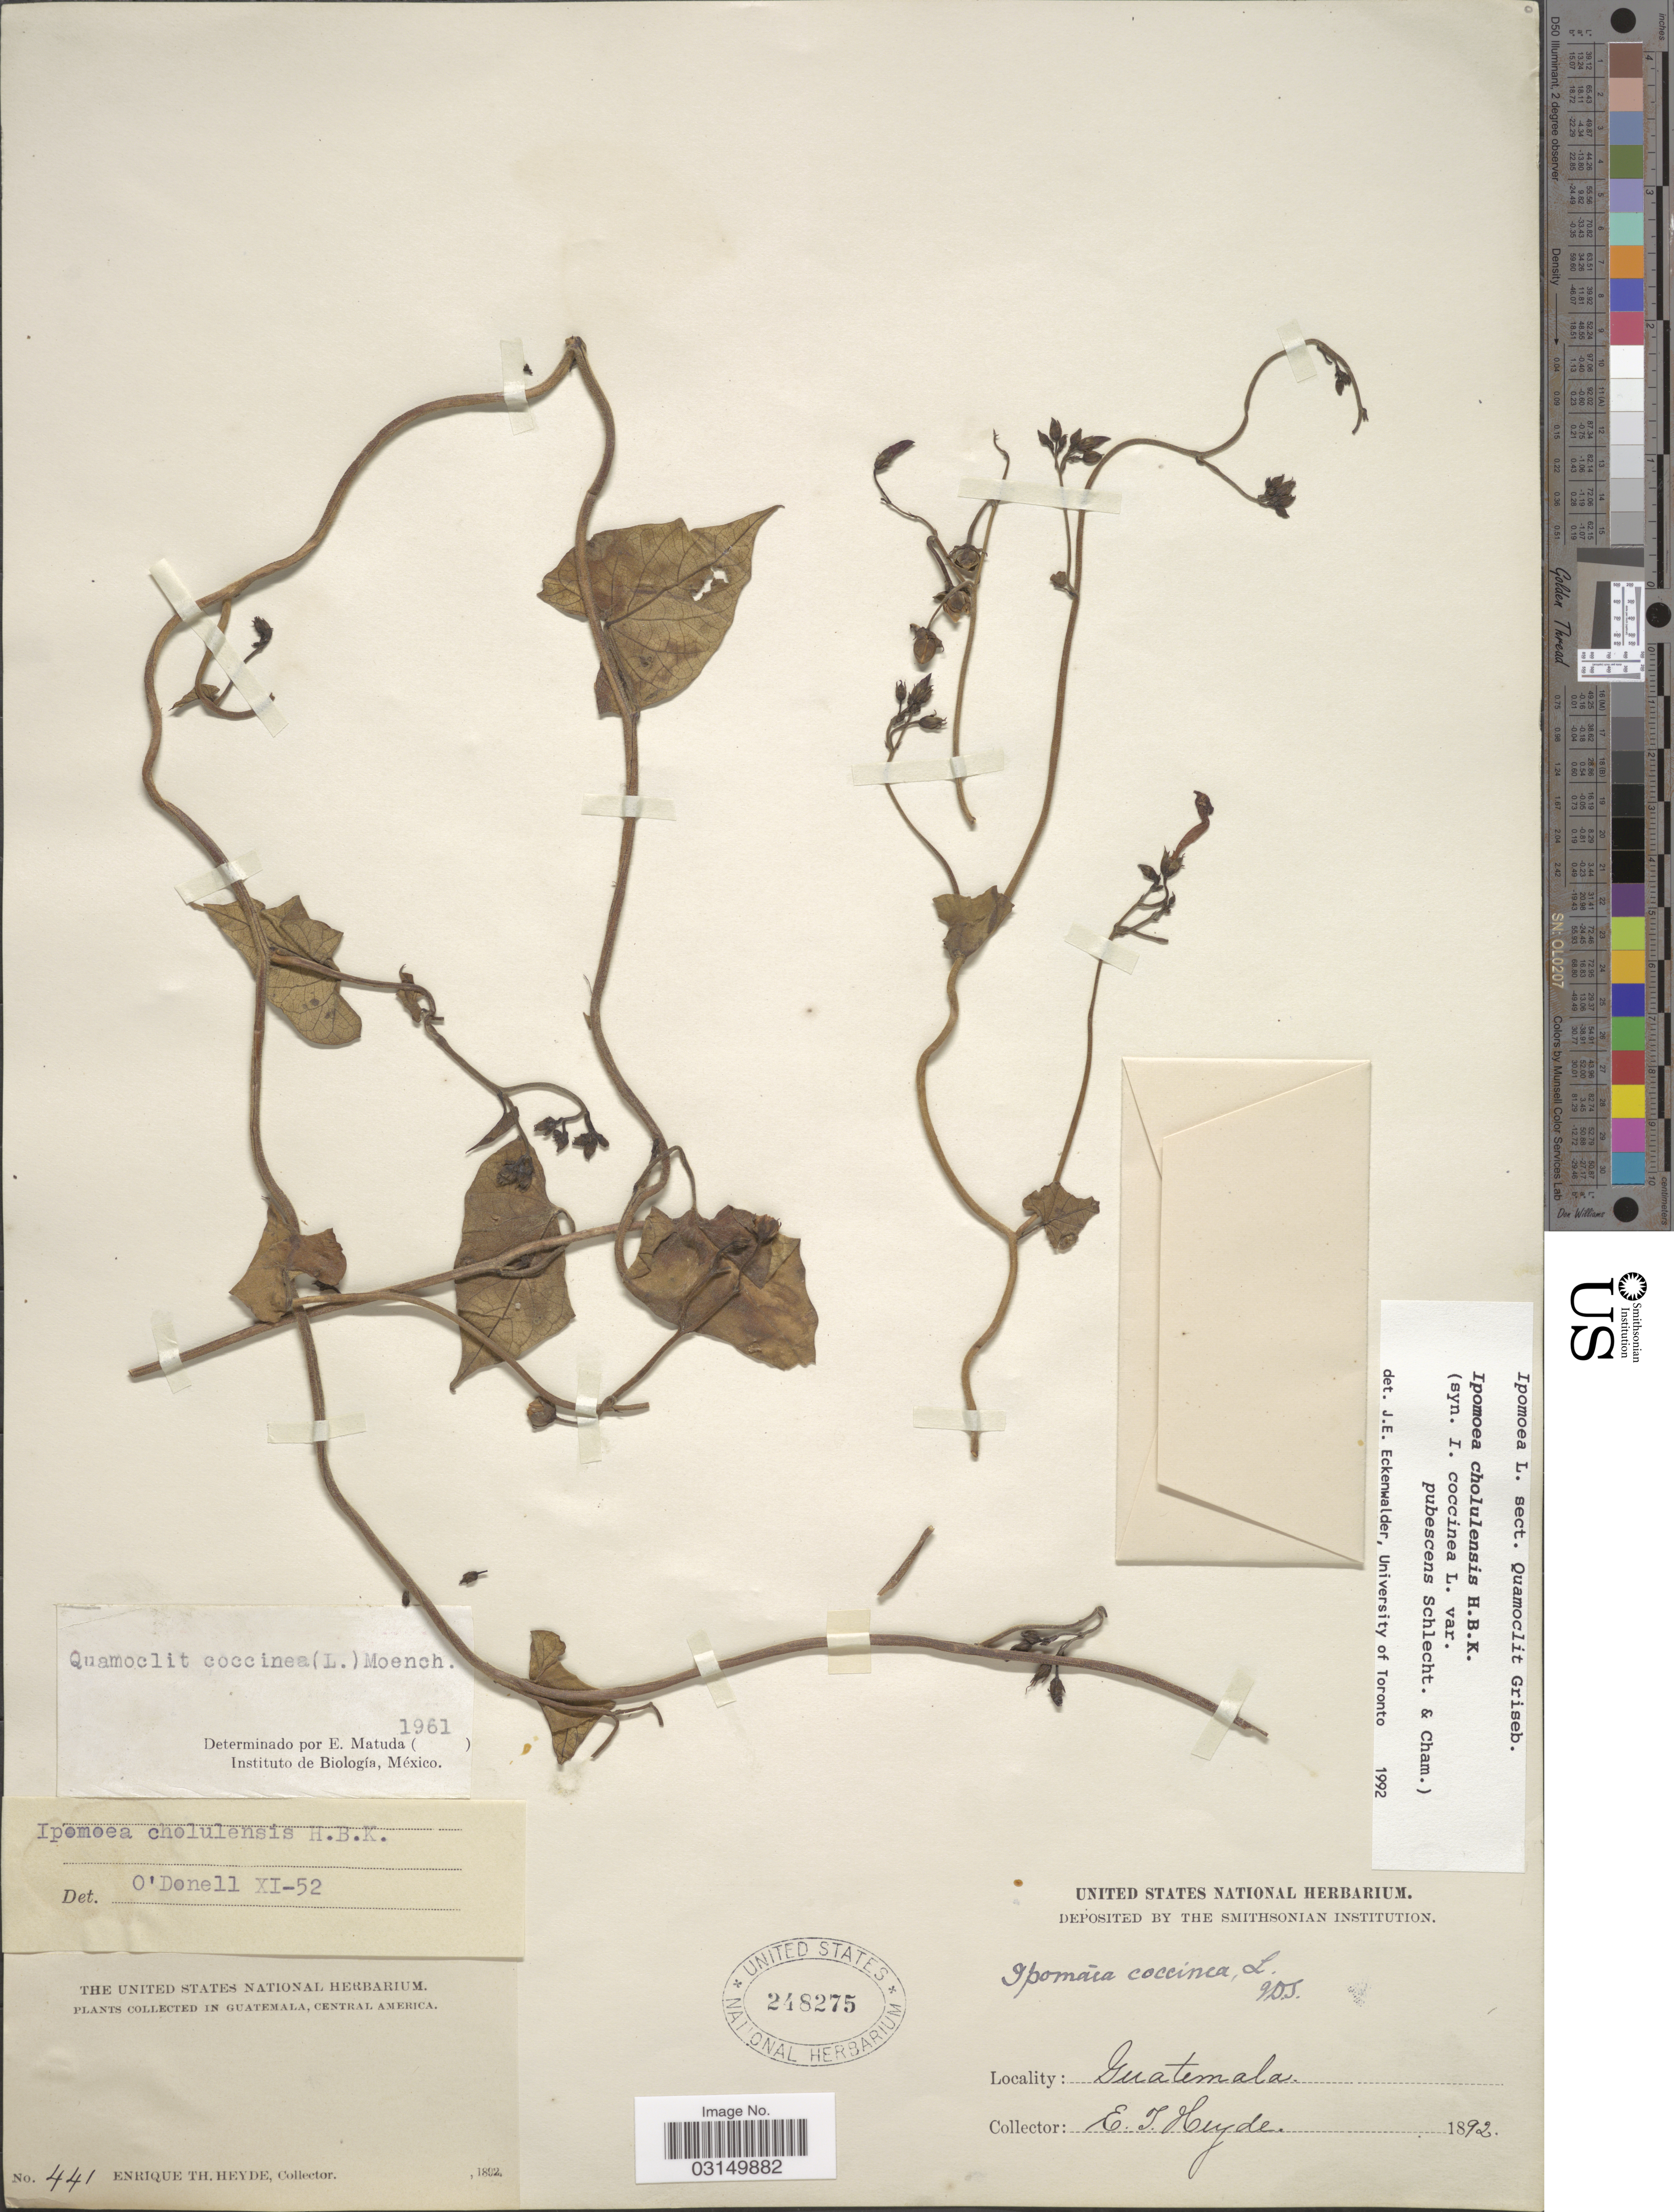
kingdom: Plantae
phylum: Tracheophyta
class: Magnoliopsida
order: Solanales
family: Convolvulaceae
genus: Ipomoea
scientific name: Ipomoea cholulensis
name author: Kunth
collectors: E. T. Heyde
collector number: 441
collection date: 1892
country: Guatemala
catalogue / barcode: US 248275